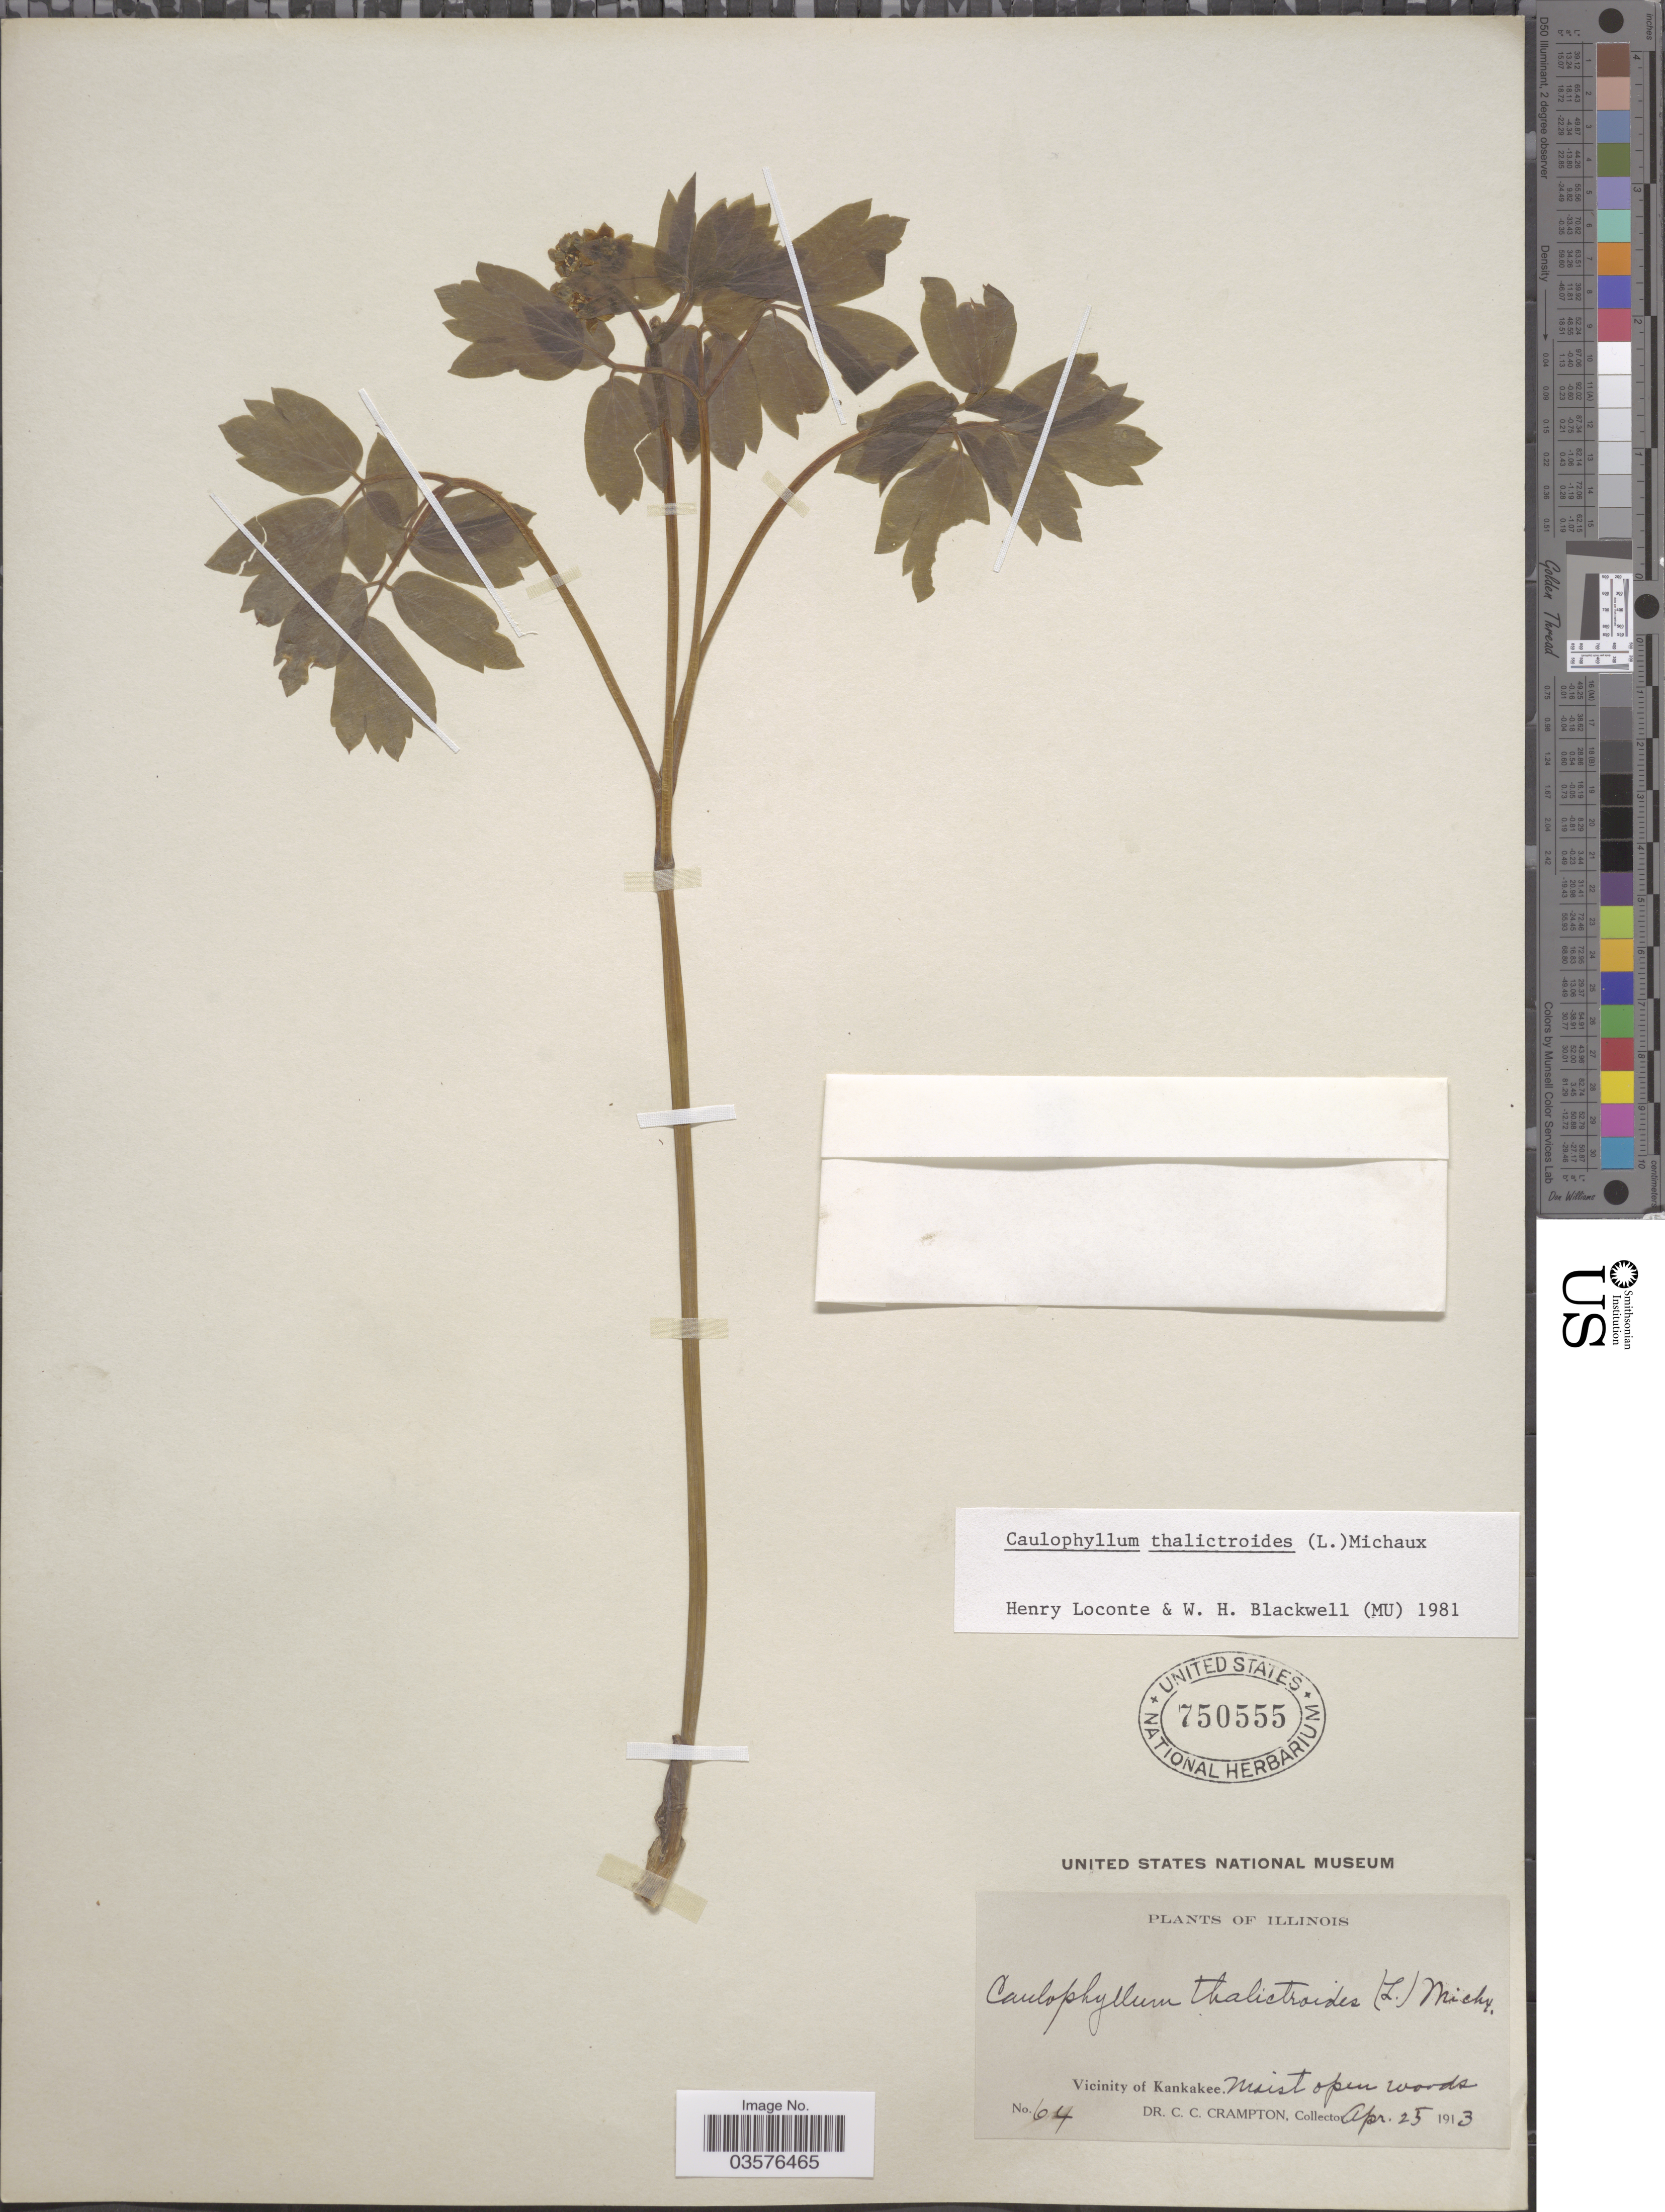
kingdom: Plantae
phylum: Tracheophyta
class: Magnoliopsida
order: Ranunculales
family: Berberidaceae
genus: Caulophyllum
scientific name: Caulophyllum thalictroides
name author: (L.) Michx.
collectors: C. Crampton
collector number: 64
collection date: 1913-04-25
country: United States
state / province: Illinois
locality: Vicinity of Kankakee.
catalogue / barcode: US 750555